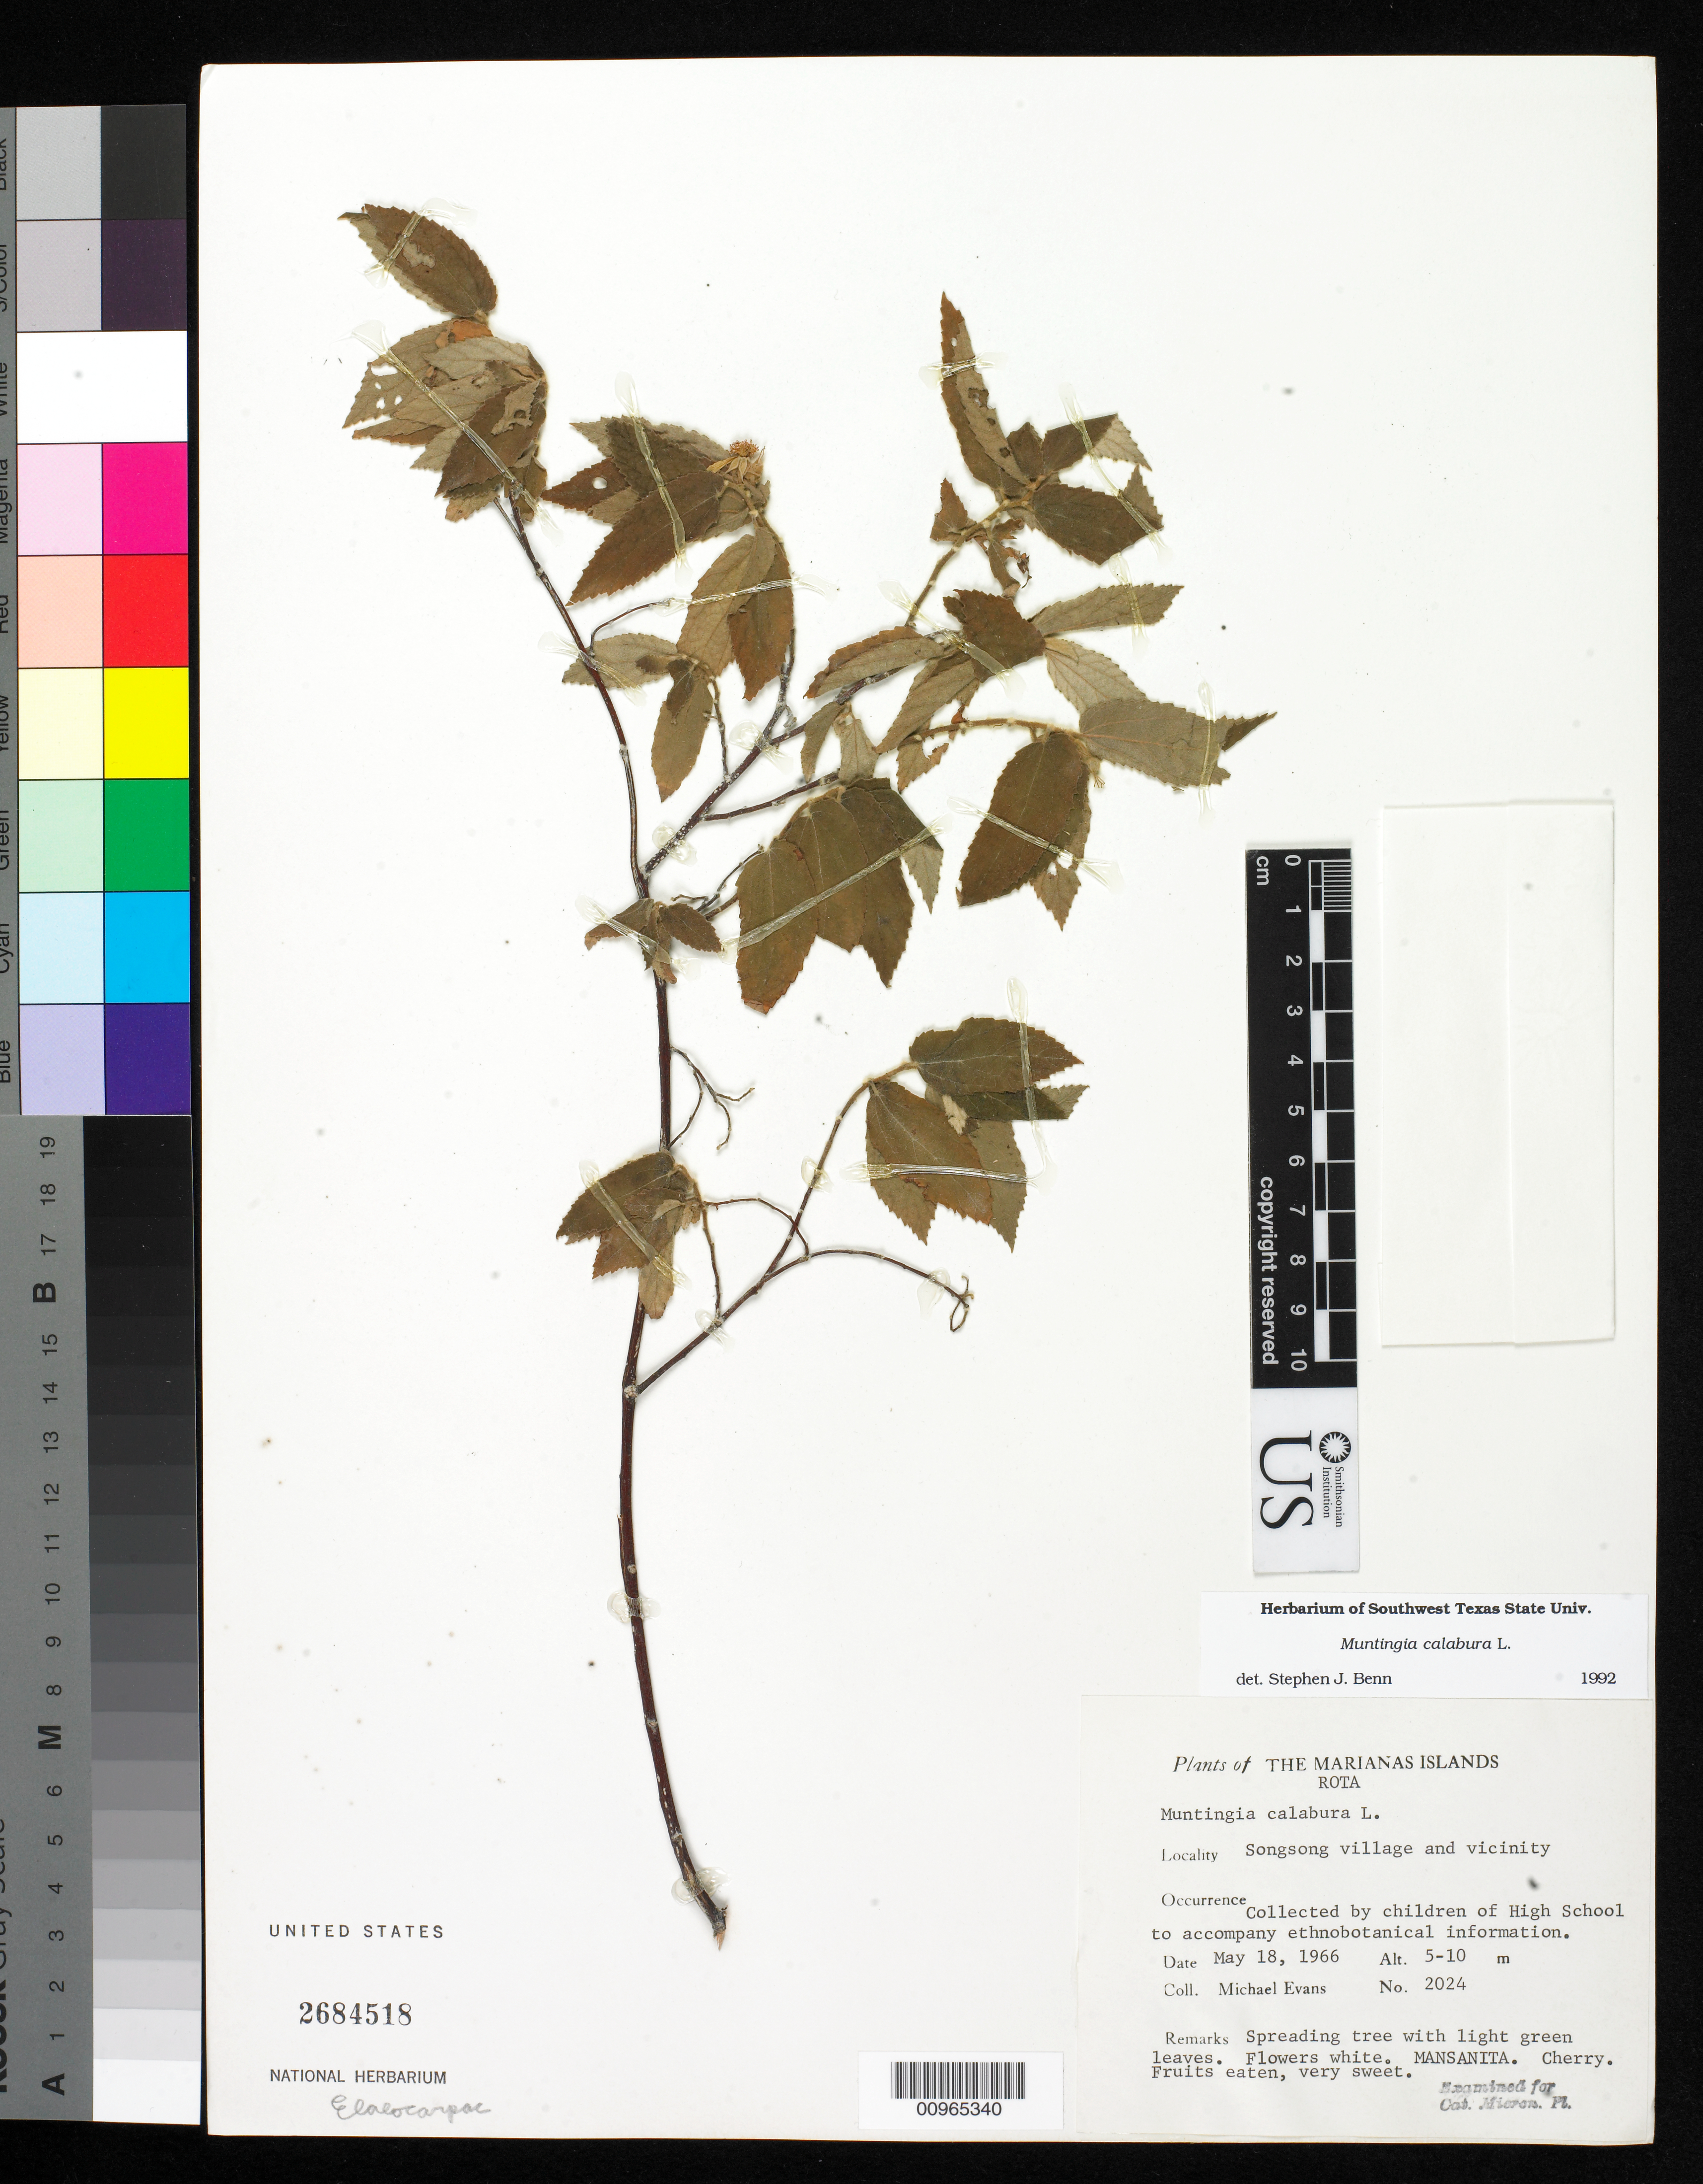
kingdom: Plantae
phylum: Tracheophyta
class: Magnoliopsida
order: Malvales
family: Muntingiaceae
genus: Muntingia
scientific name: Muntingia calabura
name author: L.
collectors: M. Evans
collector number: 2024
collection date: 1966-05-18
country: Northern Mariana Islands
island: Rota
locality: Songsong village and vicinity, Rota, Marianas Islands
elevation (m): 5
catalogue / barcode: US 2684518